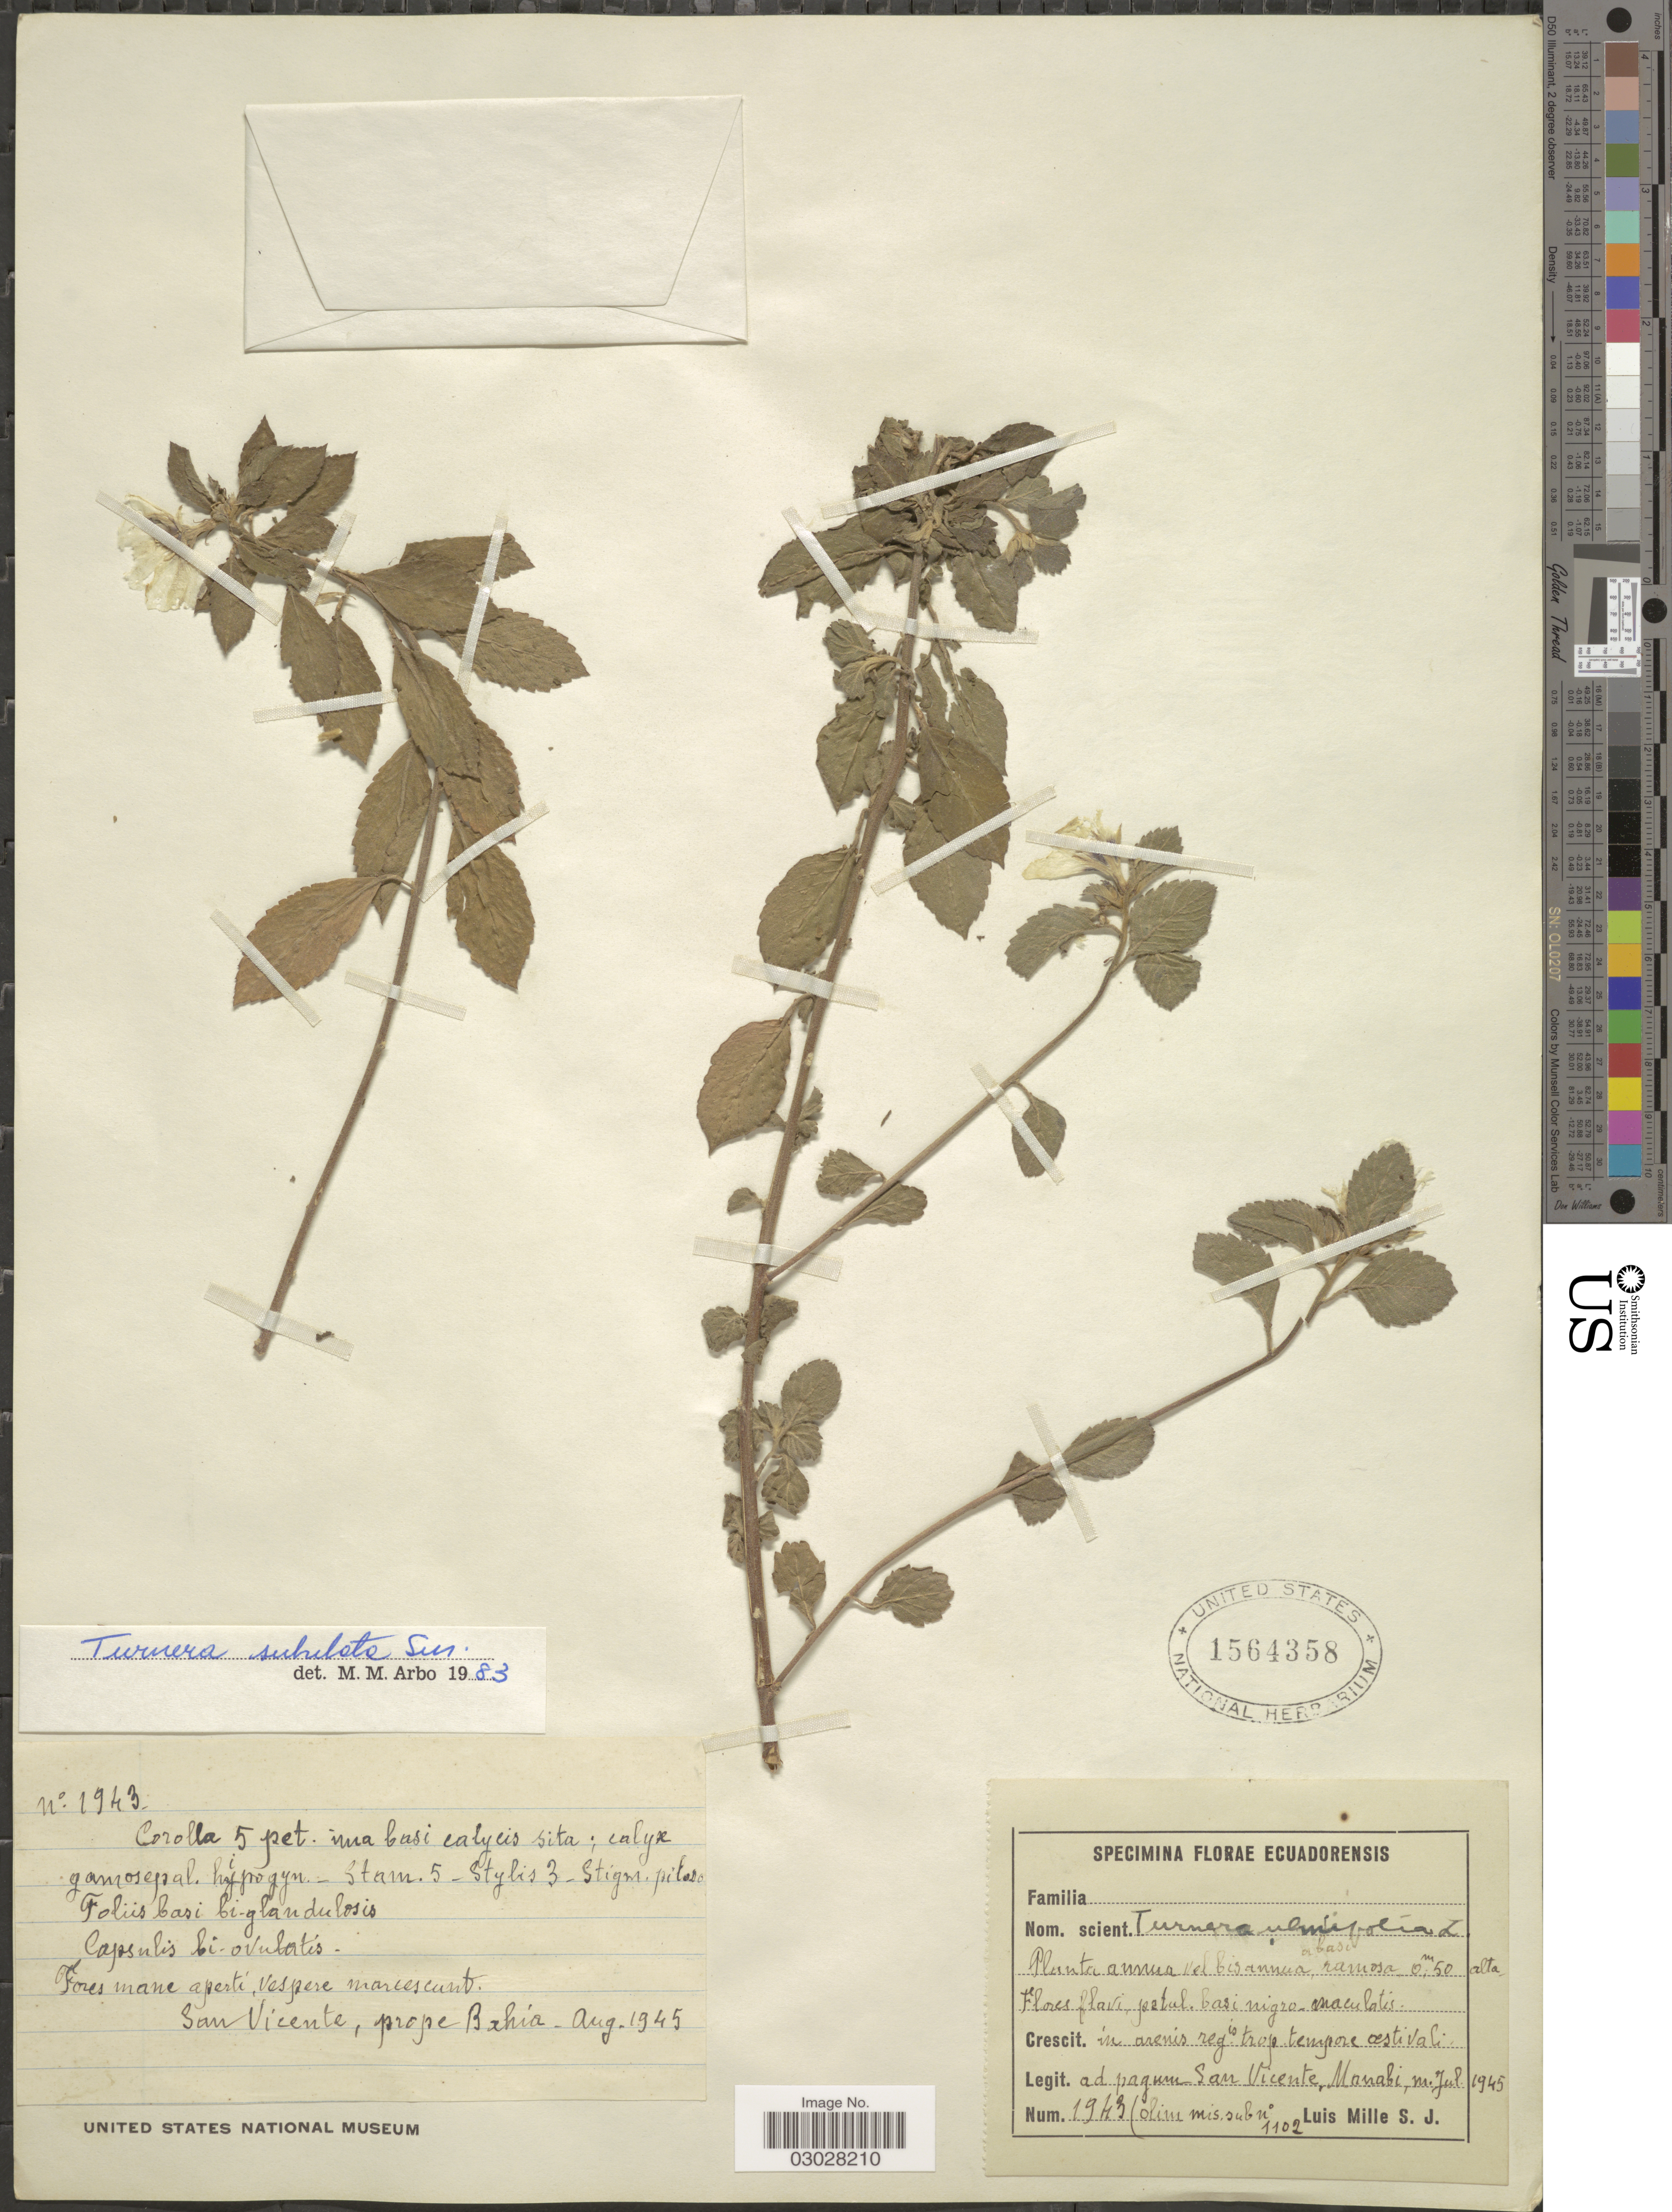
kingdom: Plantae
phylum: Tracheophyta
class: Magnoliopsida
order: Malpighiales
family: Turneraceae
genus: Turnera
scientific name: Turnera subulata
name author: Sm.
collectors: L. Mille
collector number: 1943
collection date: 1945-07/1945-08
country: Ecuador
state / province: Manabí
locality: In arenis regio trop. tempore aestivali ad pagum San Vicente, Manabi. Prope Bahia.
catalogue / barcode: US 1564358